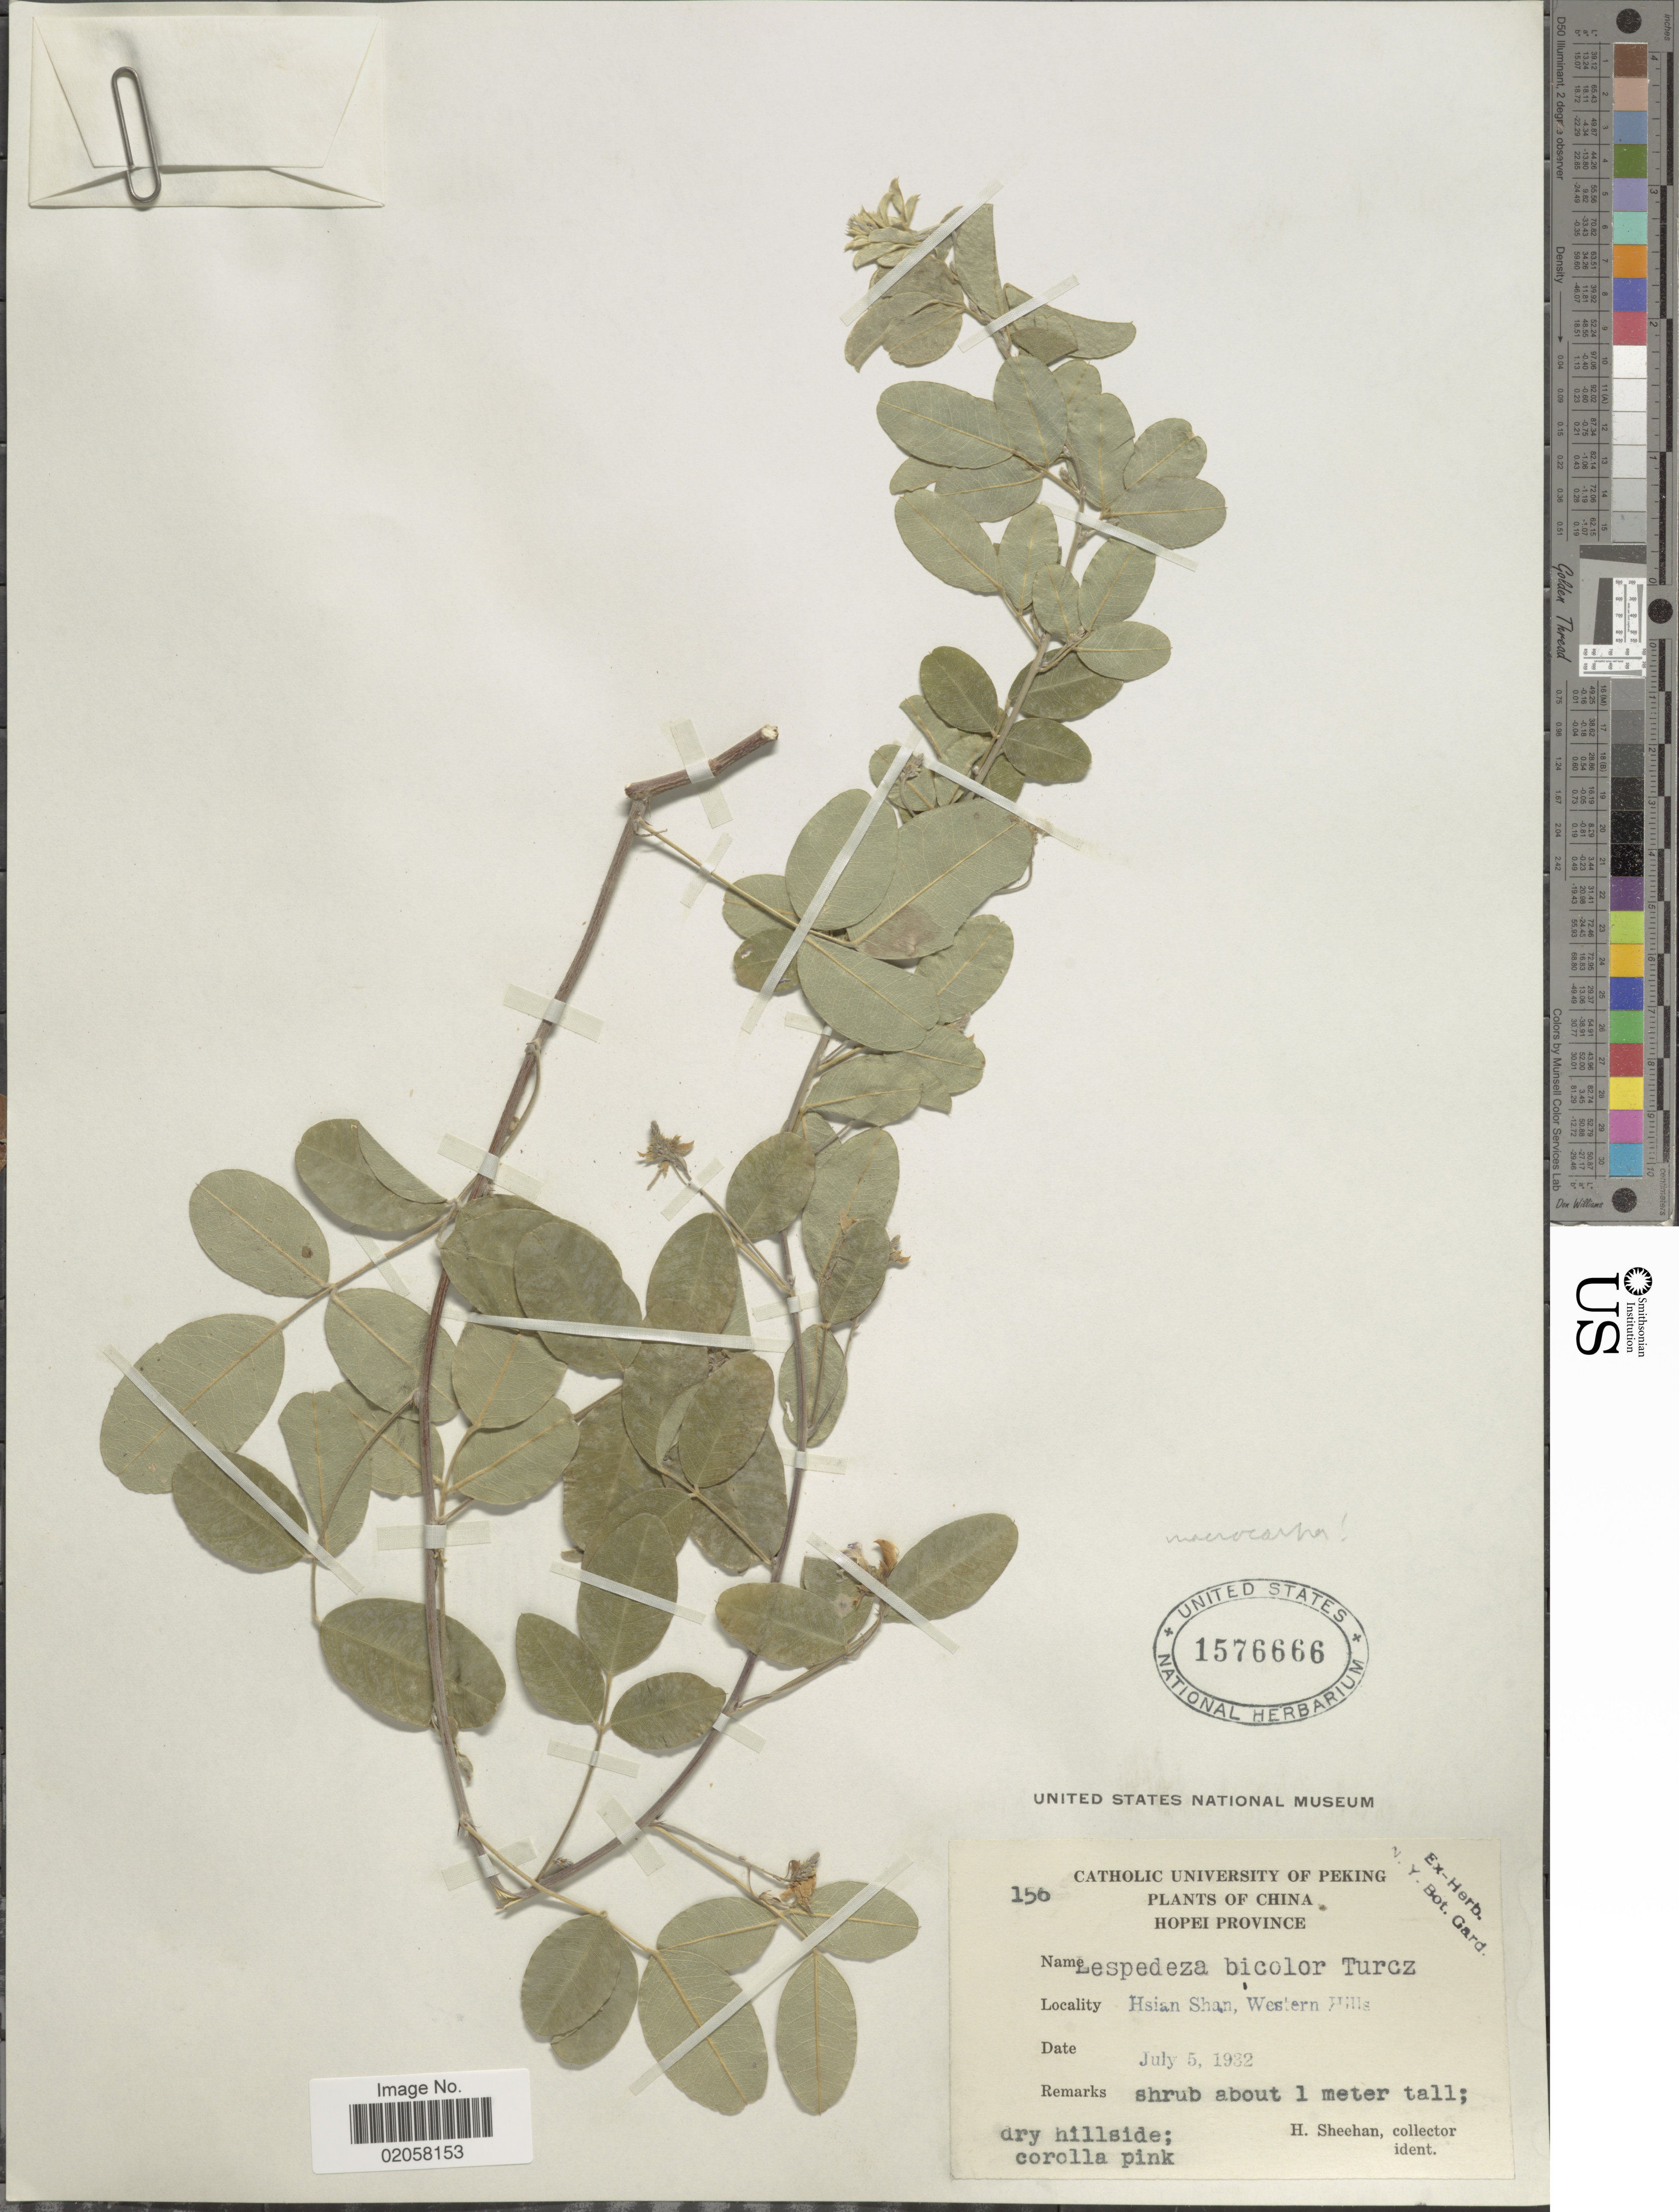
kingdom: Plantae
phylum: Tracheophyta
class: Magnoliopsida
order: Fabales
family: Fabaceae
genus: Campylotropis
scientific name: Campylotropis macrocarpa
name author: H. Ohashi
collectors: H. Sheehan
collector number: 156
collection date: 1932-07-05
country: China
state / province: Hebei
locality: Hopei Province, Hsian Shan, Western Hills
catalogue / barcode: US 1576666